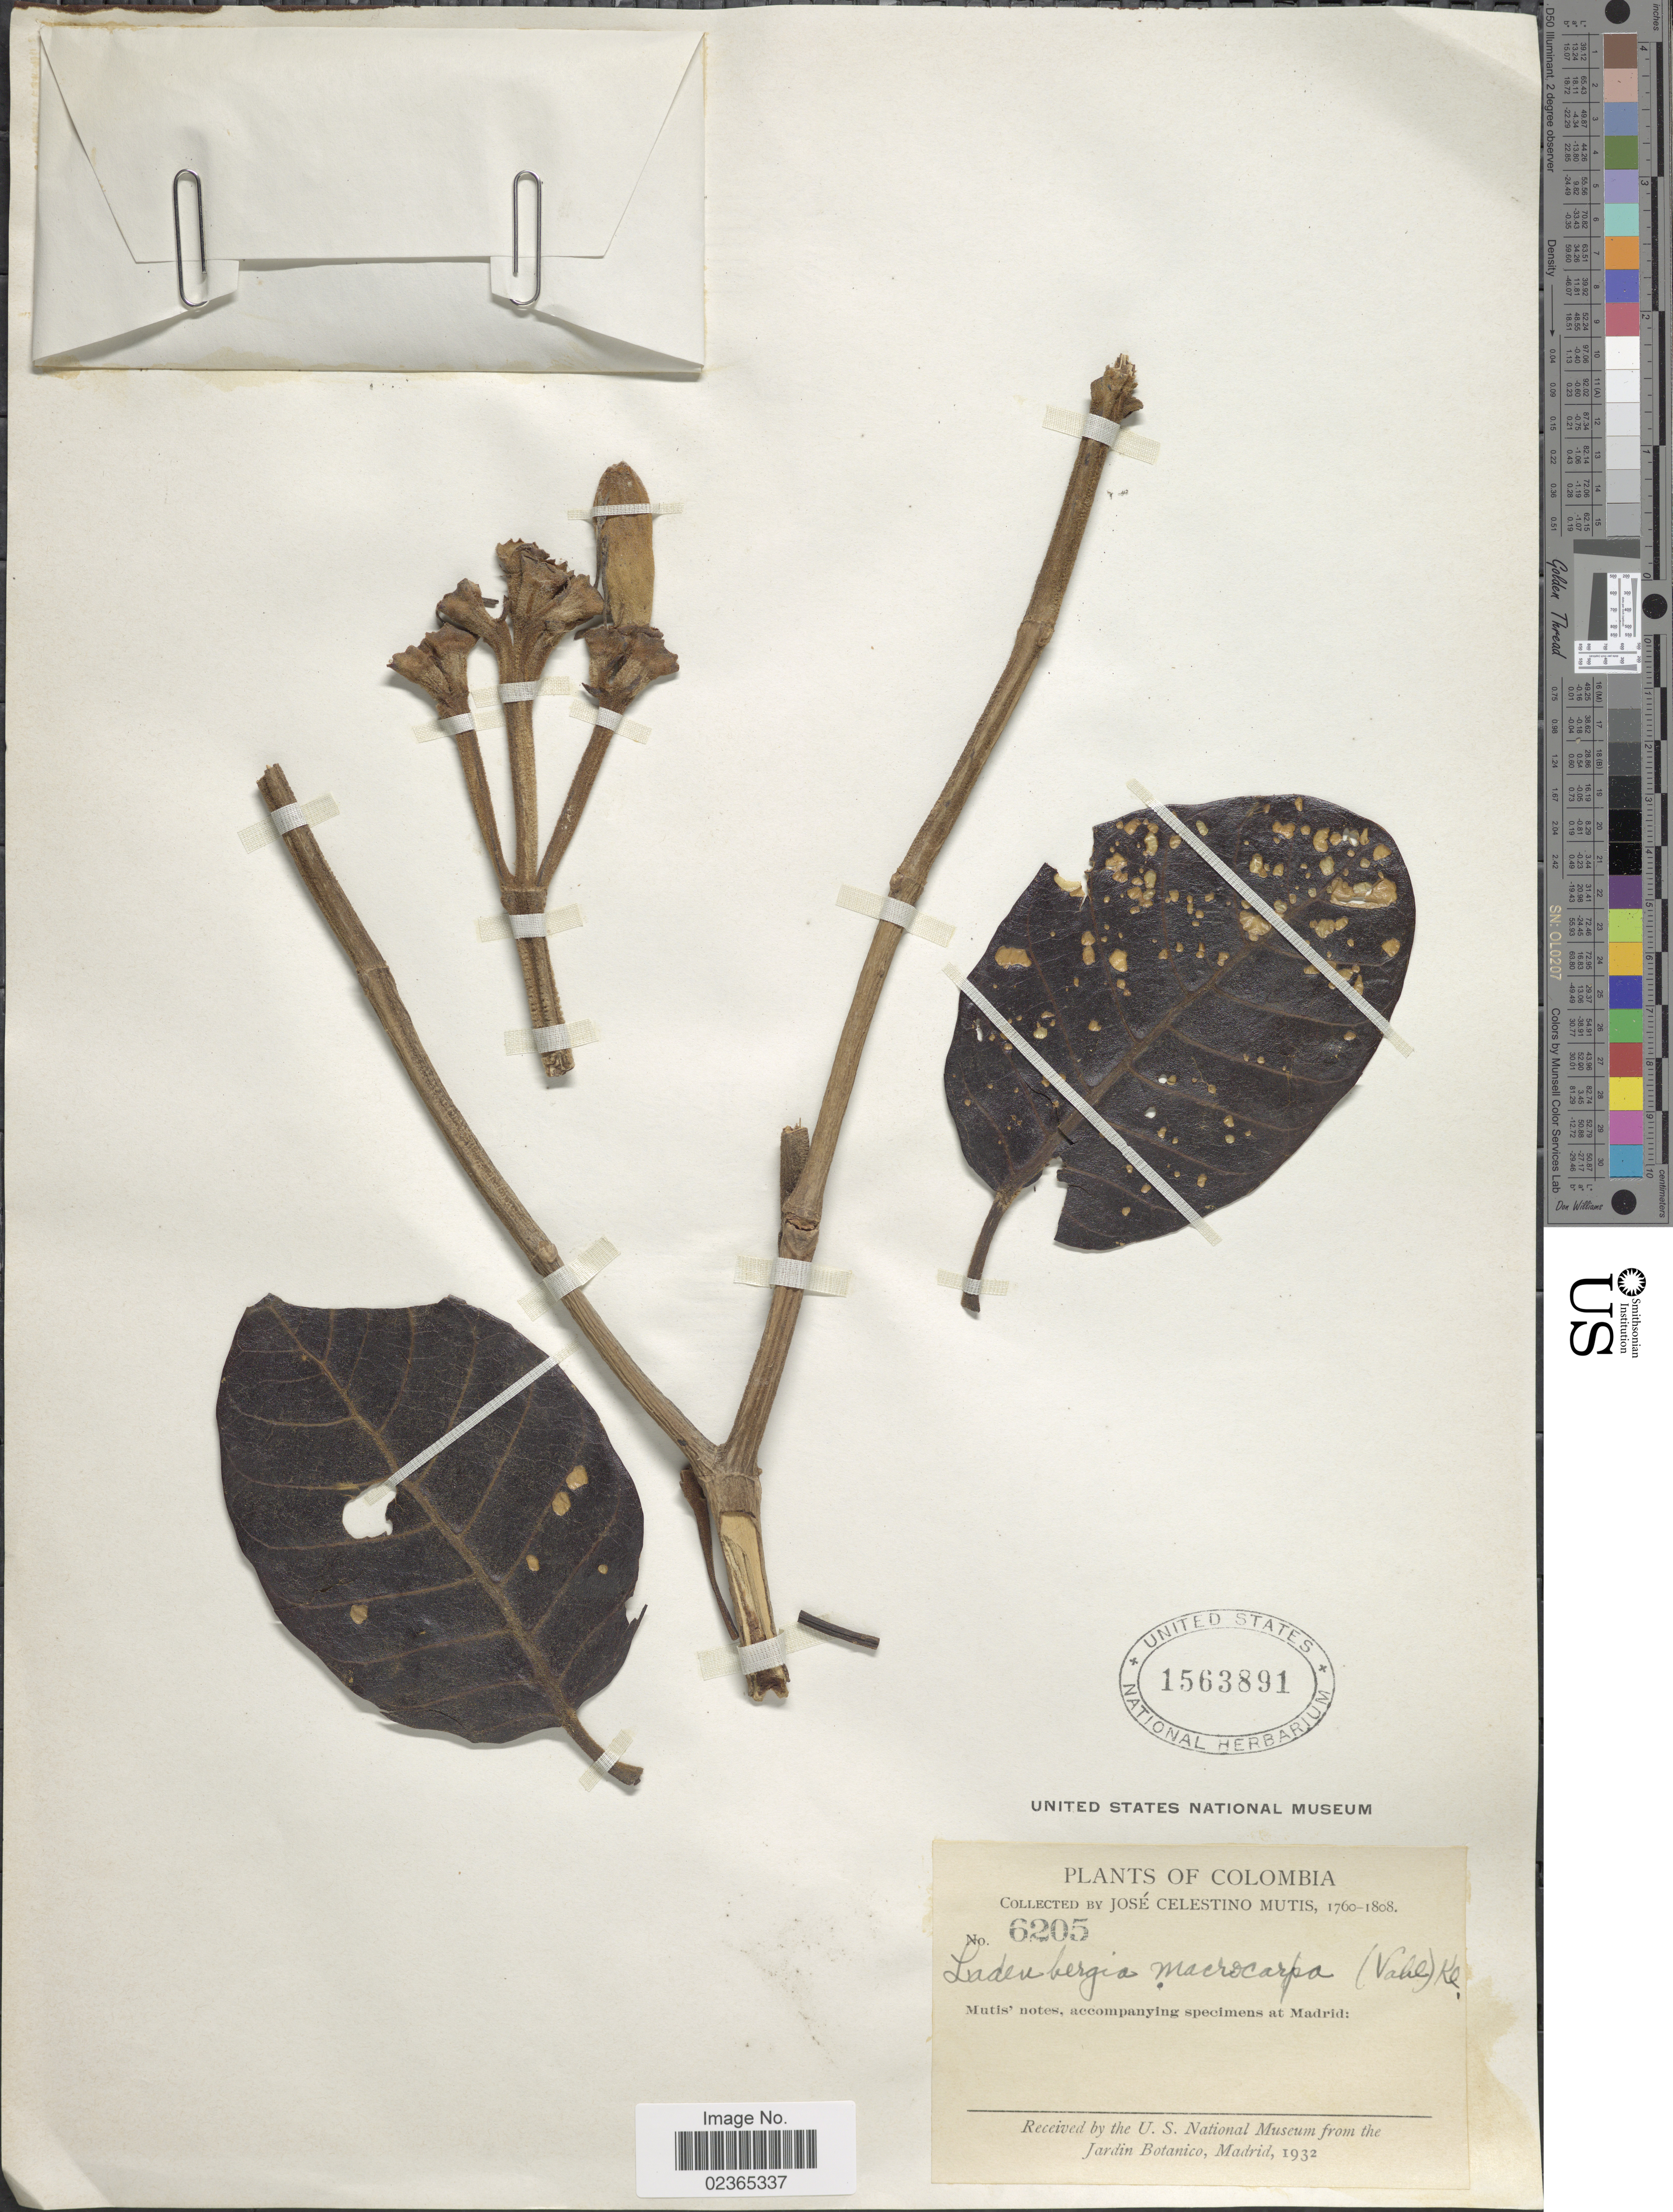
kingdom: Plantae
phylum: Tracheophyta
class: Magnoliopsida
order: Gentianales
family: Rubiaceae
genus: Ladenbergia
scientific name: Ladenbergia macrocarpa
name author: (Vahl) Klotzsch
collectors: J. C. B. Mutis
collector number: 6205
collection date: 1760/1808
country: Colombia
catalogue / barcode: US 1563891